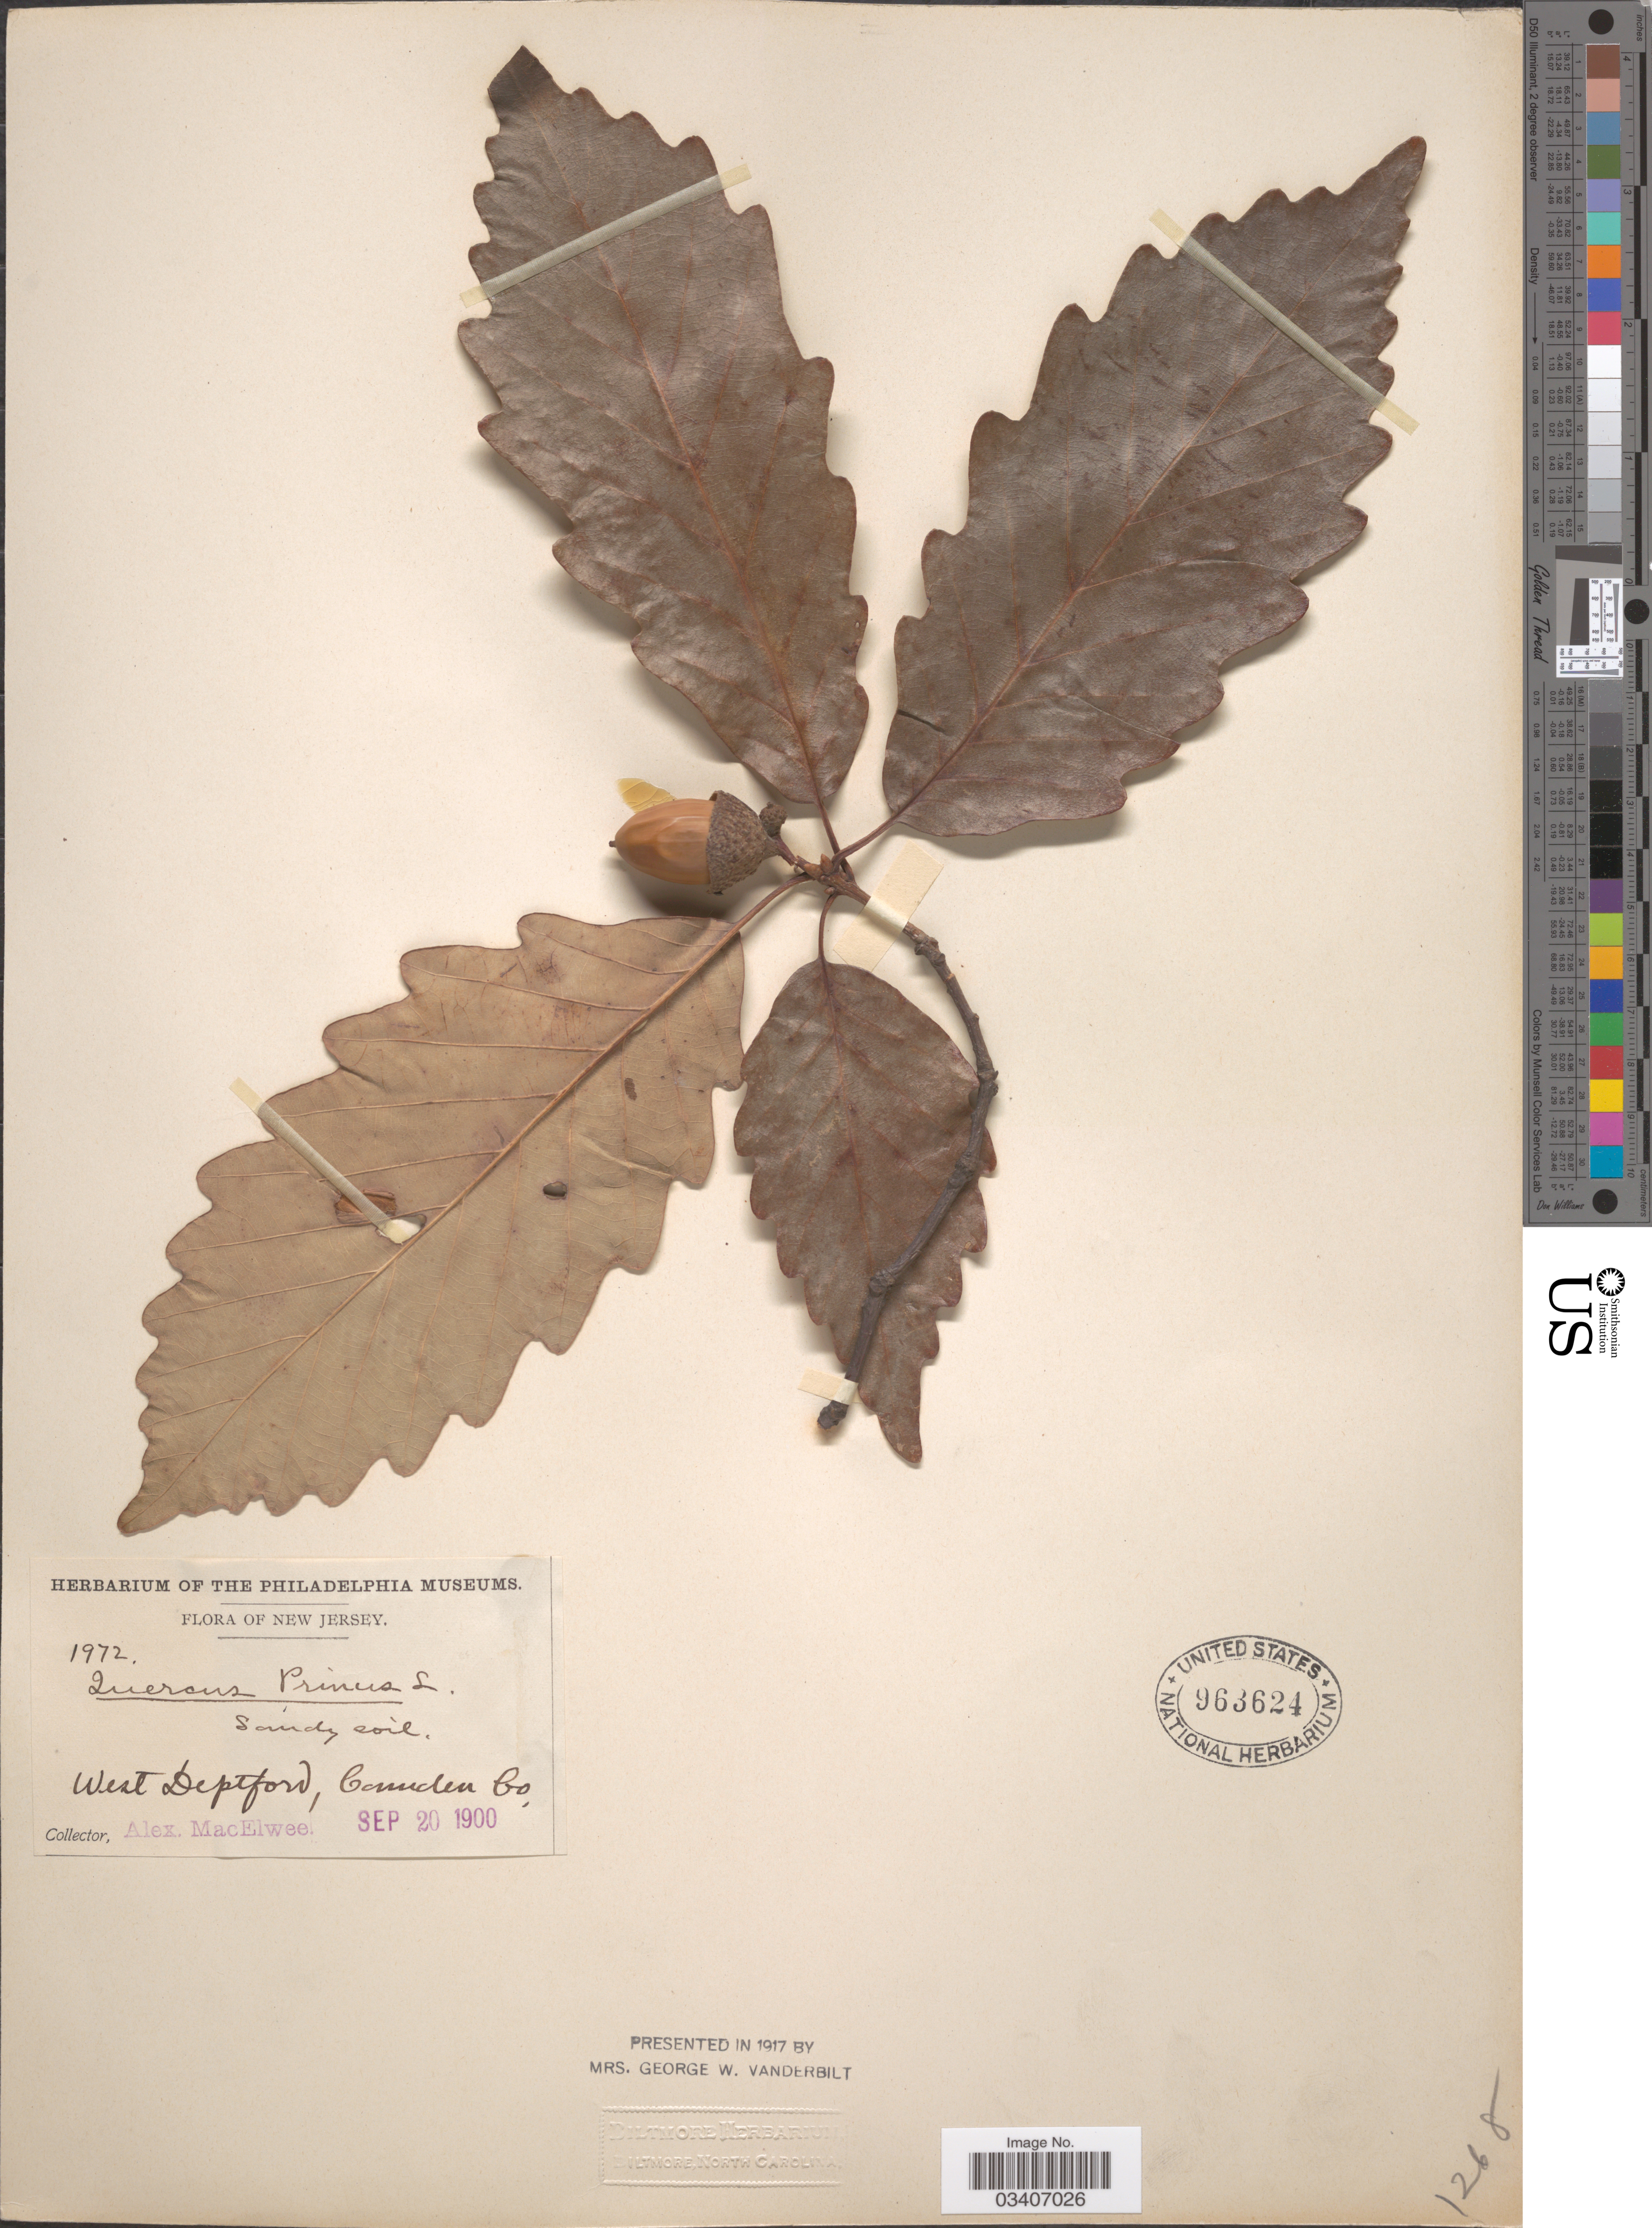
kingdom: Plantae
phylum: Tracheophyta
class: Magnoliopsida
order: Fagales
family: Fagaceae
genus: Quercus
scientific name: Quercus montana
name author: Willd.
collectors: A. MacElwee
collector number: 1972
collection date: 1900-09-20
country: United States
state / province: New Jersey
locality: West Deptford, Camden Co.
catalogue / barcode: US 963624